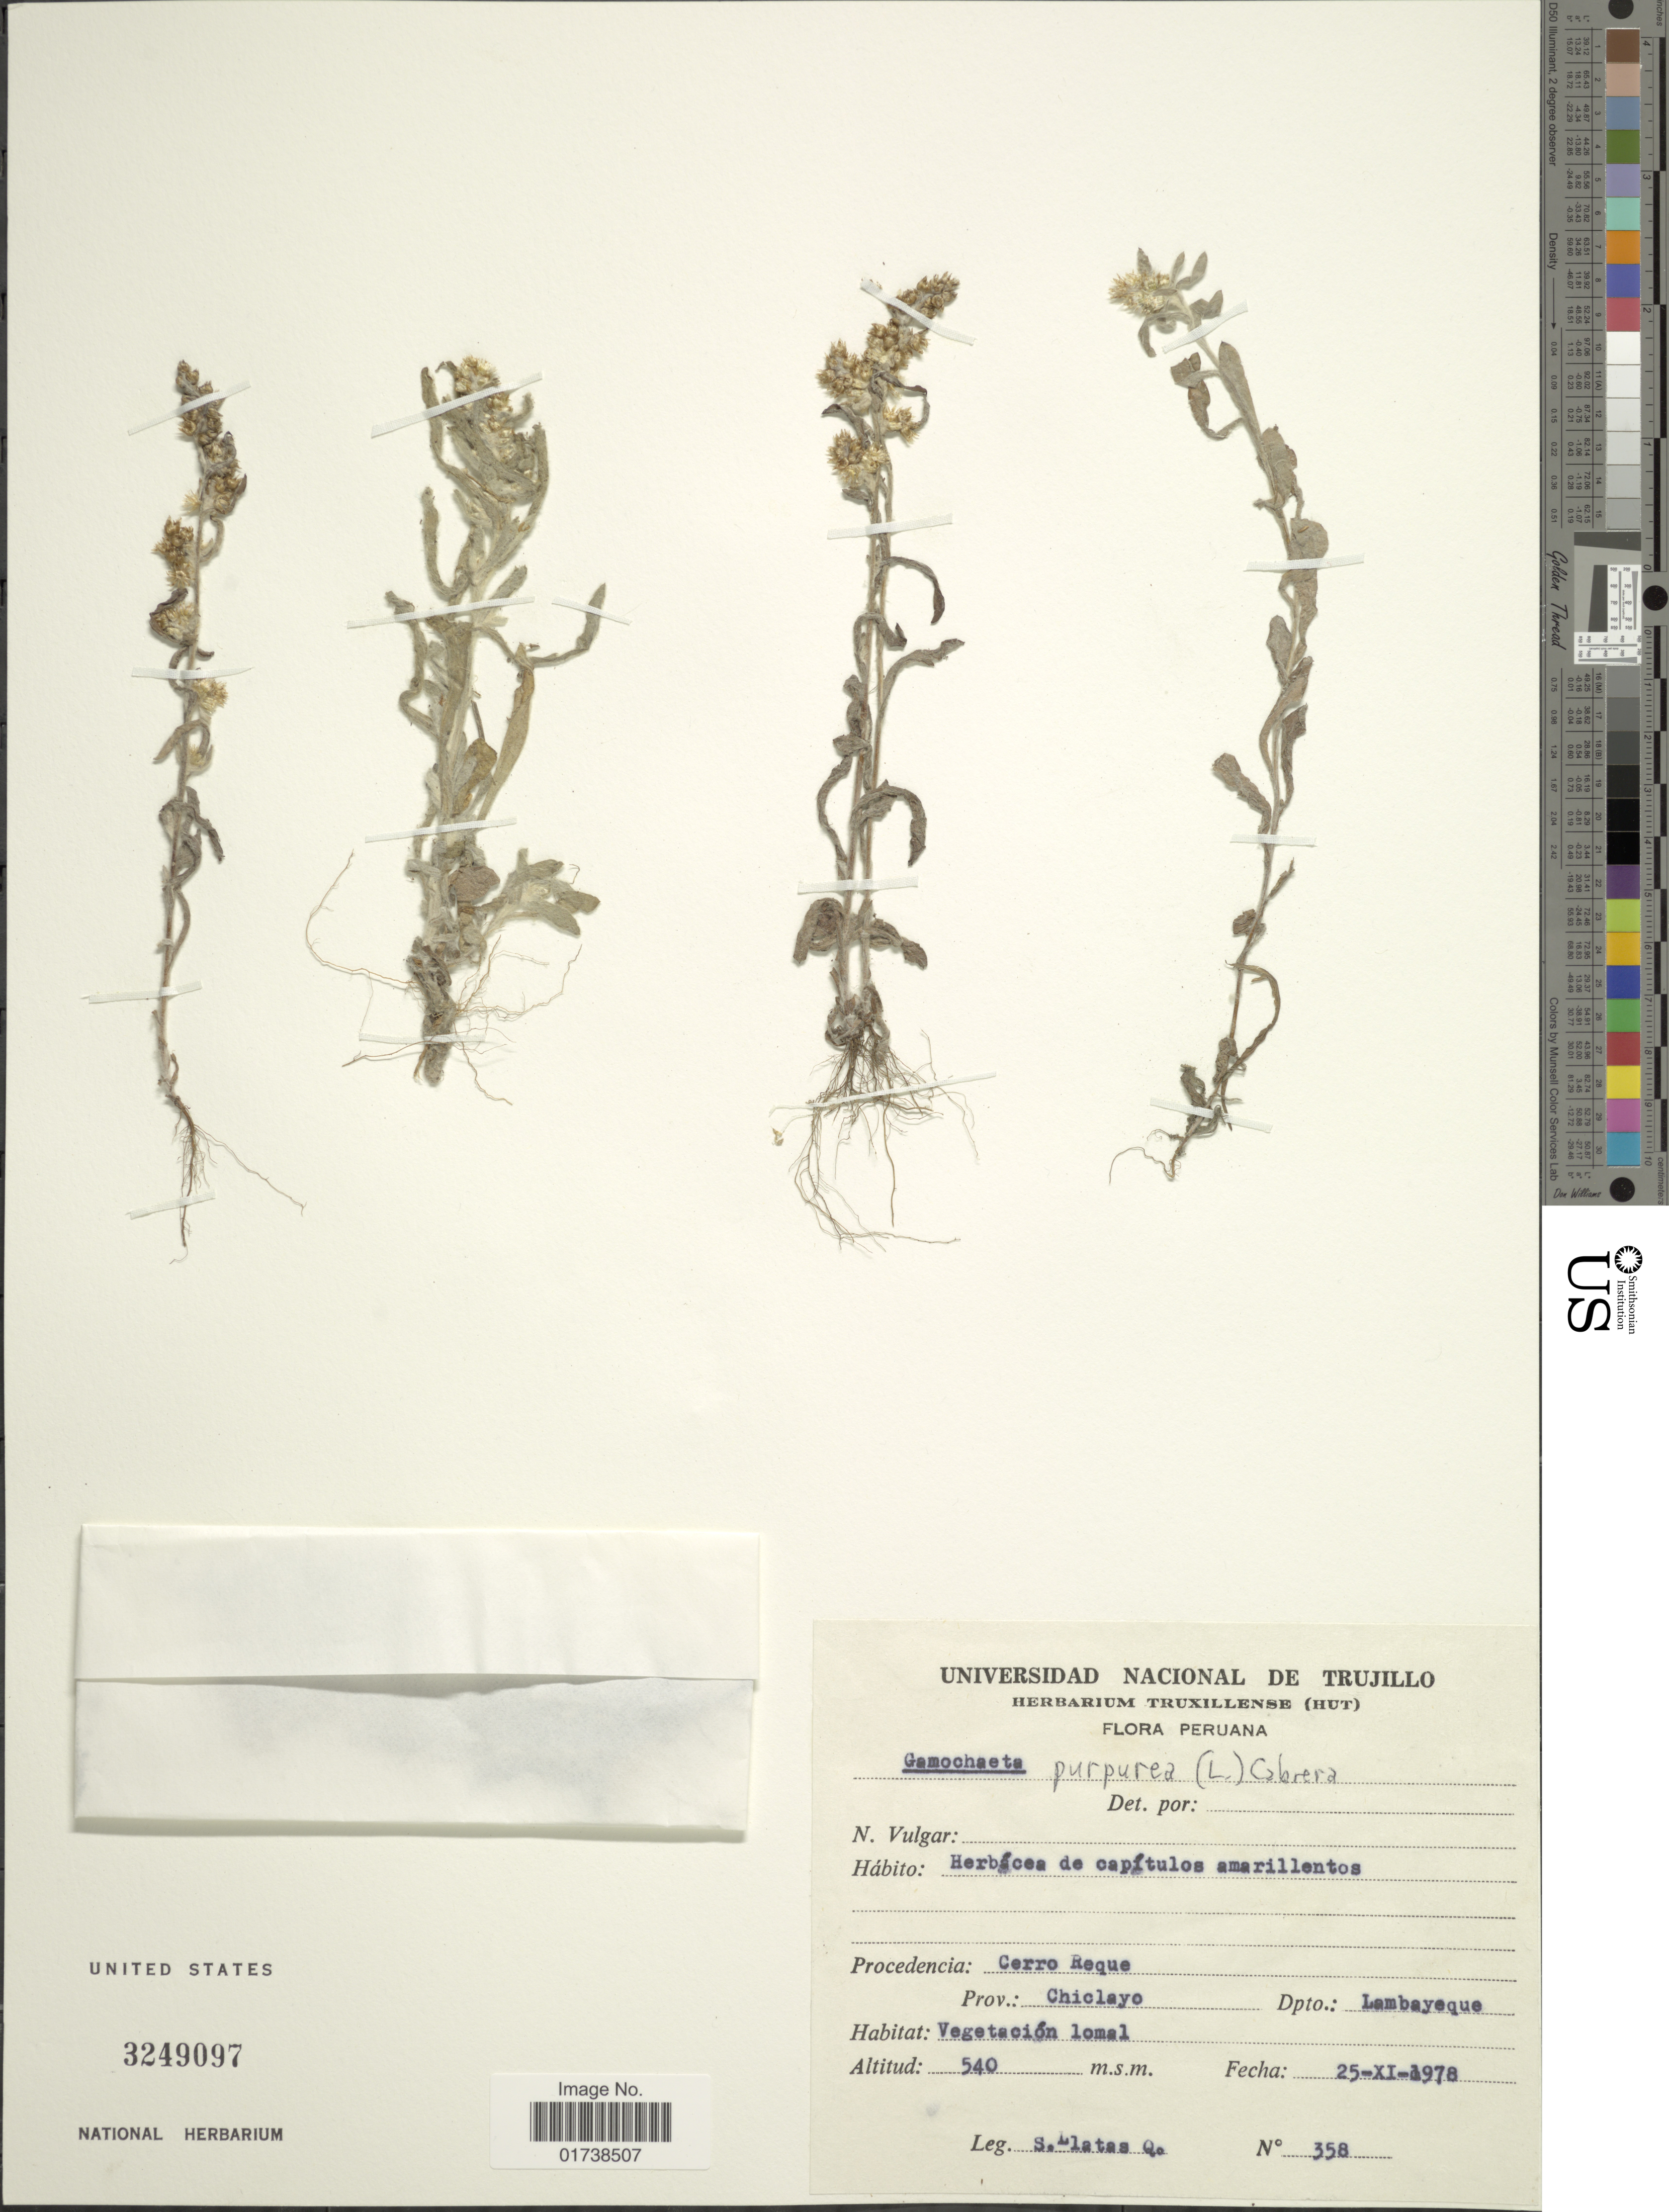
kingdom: Plantae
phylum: Tracheophyta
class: Magnoliopsida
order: Asterales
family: Asteraceae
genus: Gamochaeta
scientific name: Gamochaeta purpurea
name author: (L.) Cabrera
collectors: S. Llatas Quiroz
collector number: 358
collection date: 1978-11-25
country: Peru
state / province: Lambayeque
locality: Procedencia Cerro Reque, Prov. Chiclayo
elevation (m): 540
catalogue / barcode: US 3249097